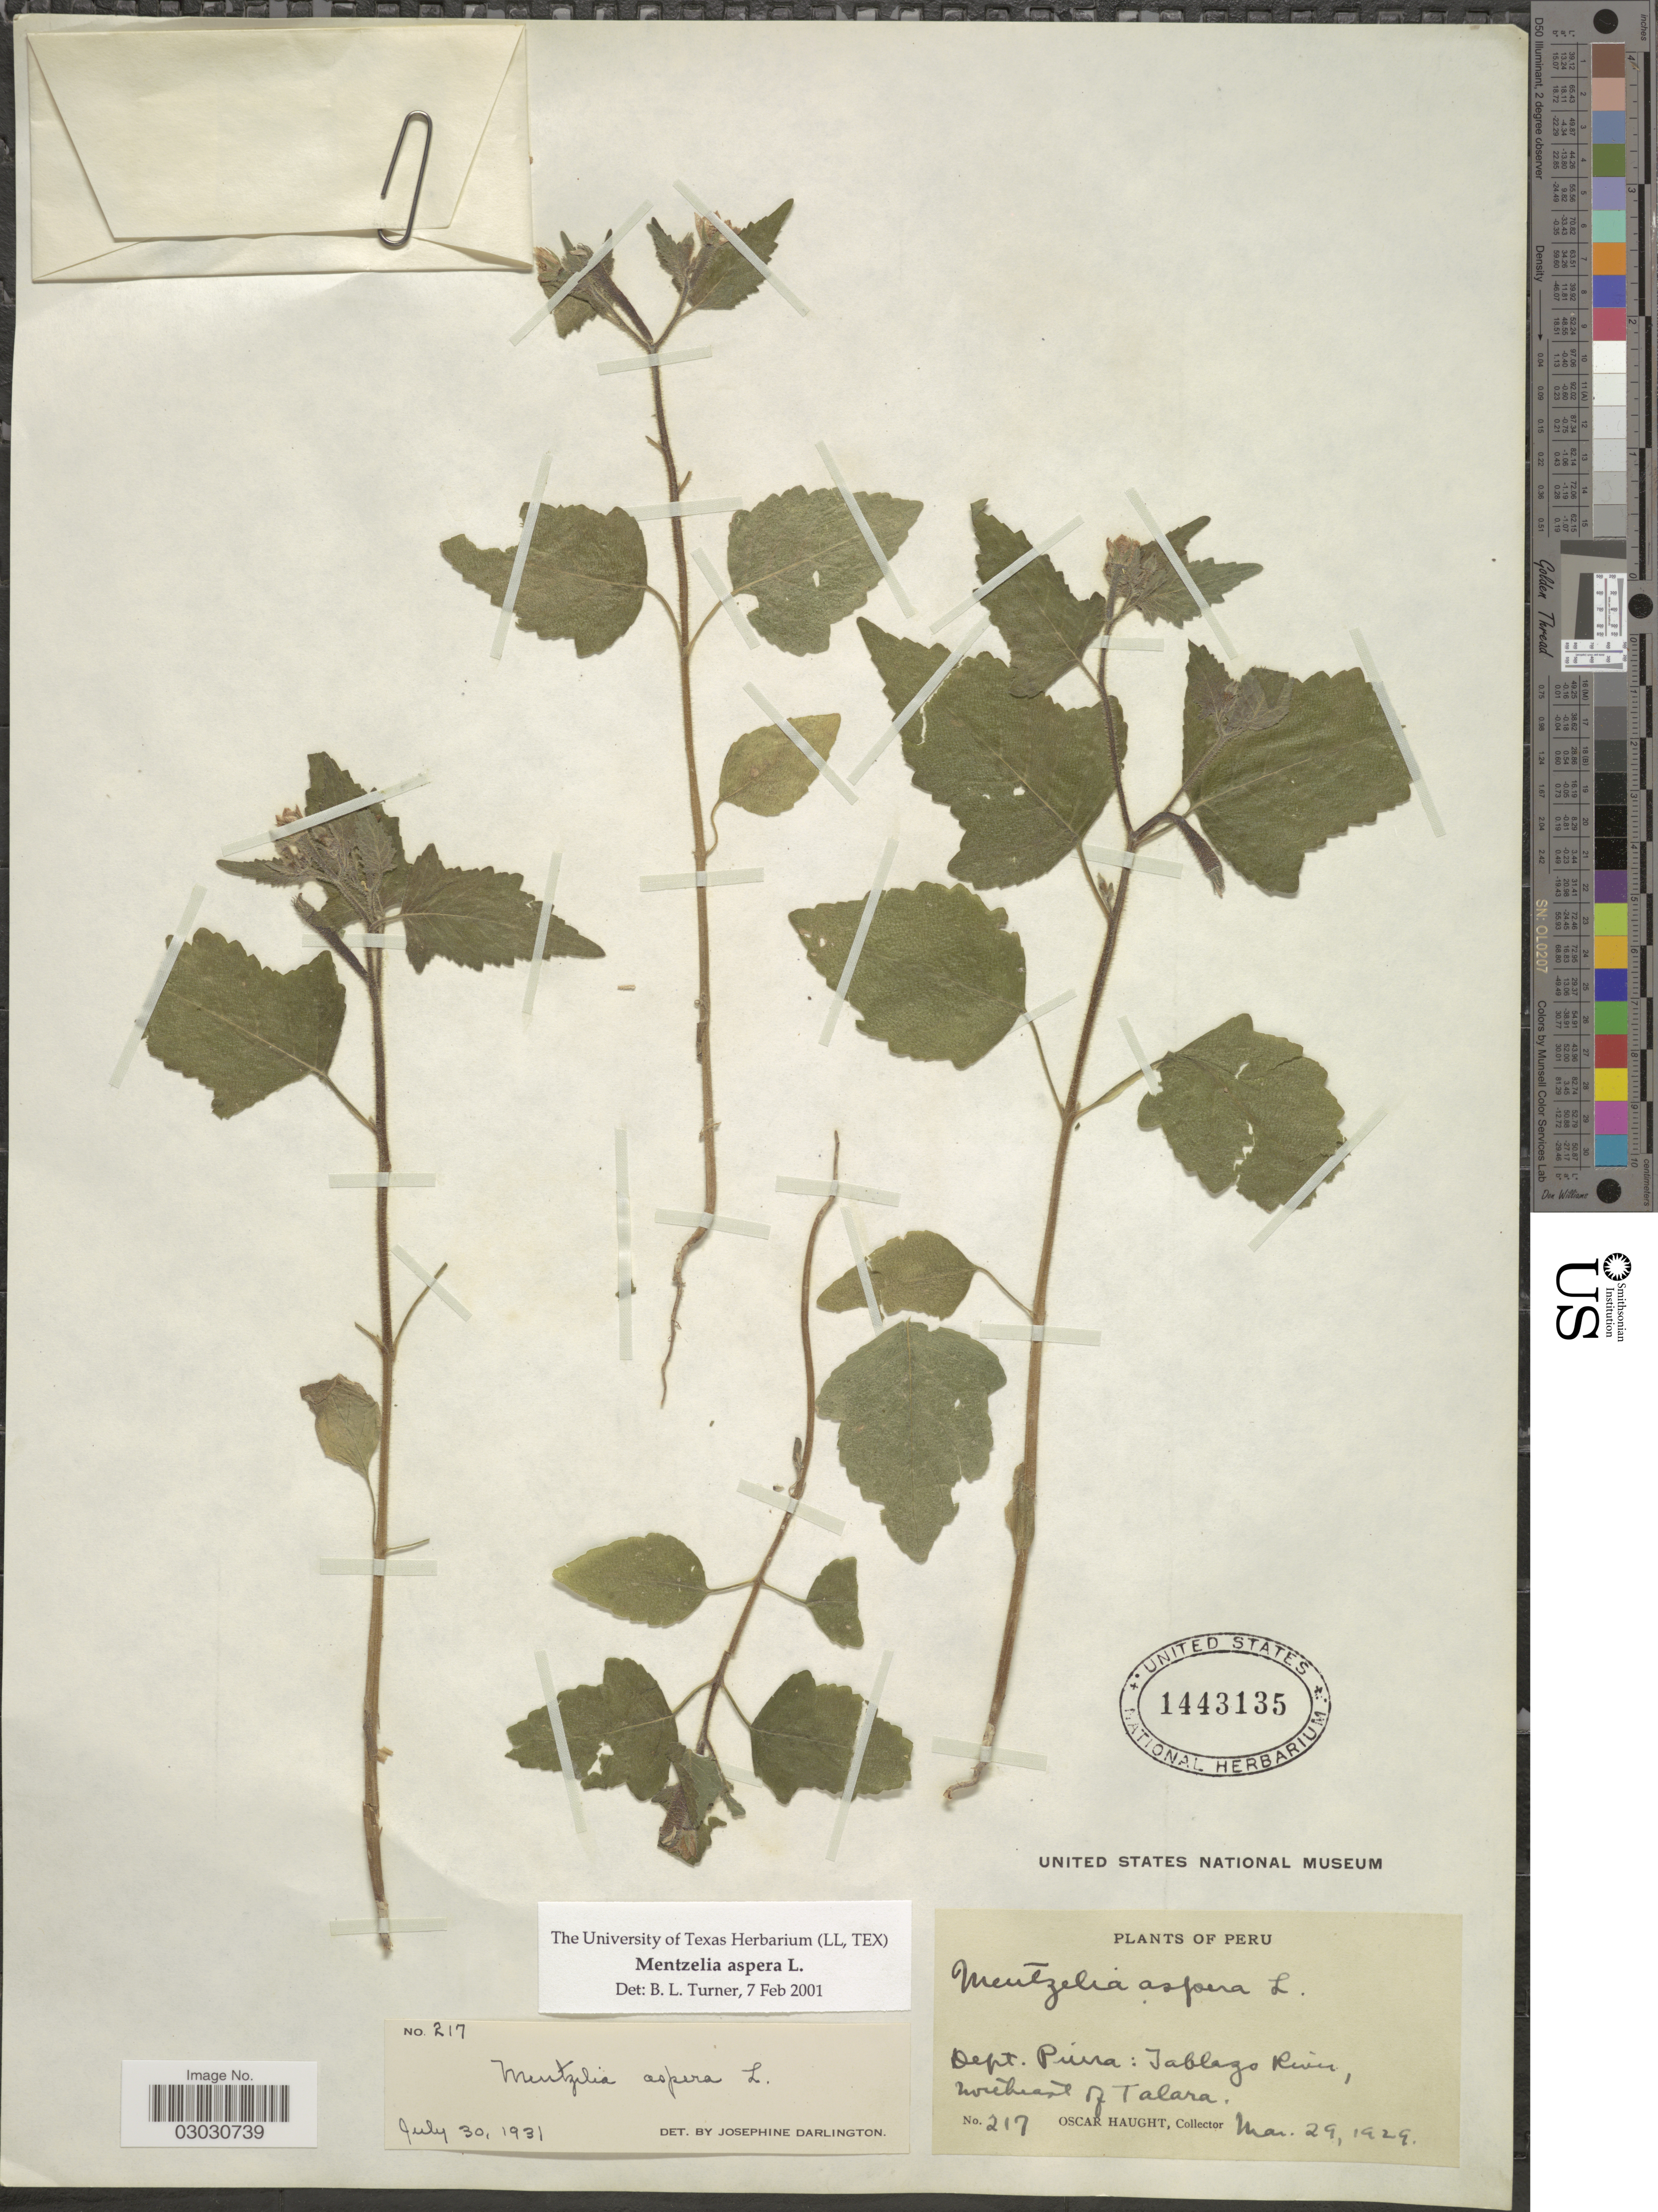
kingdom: Plantae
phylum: Tracheophyta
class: Magnoliopsida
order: Cornales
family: Loasaceae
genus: Mentzelia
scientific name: Mentzelia aspera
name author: L.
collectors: O. L. Haught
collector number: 217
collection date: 1929-03-29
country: Peru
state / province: Piura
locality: Tablazo River, northeast of Talara, Dept. Piura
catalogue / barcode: US 1443135